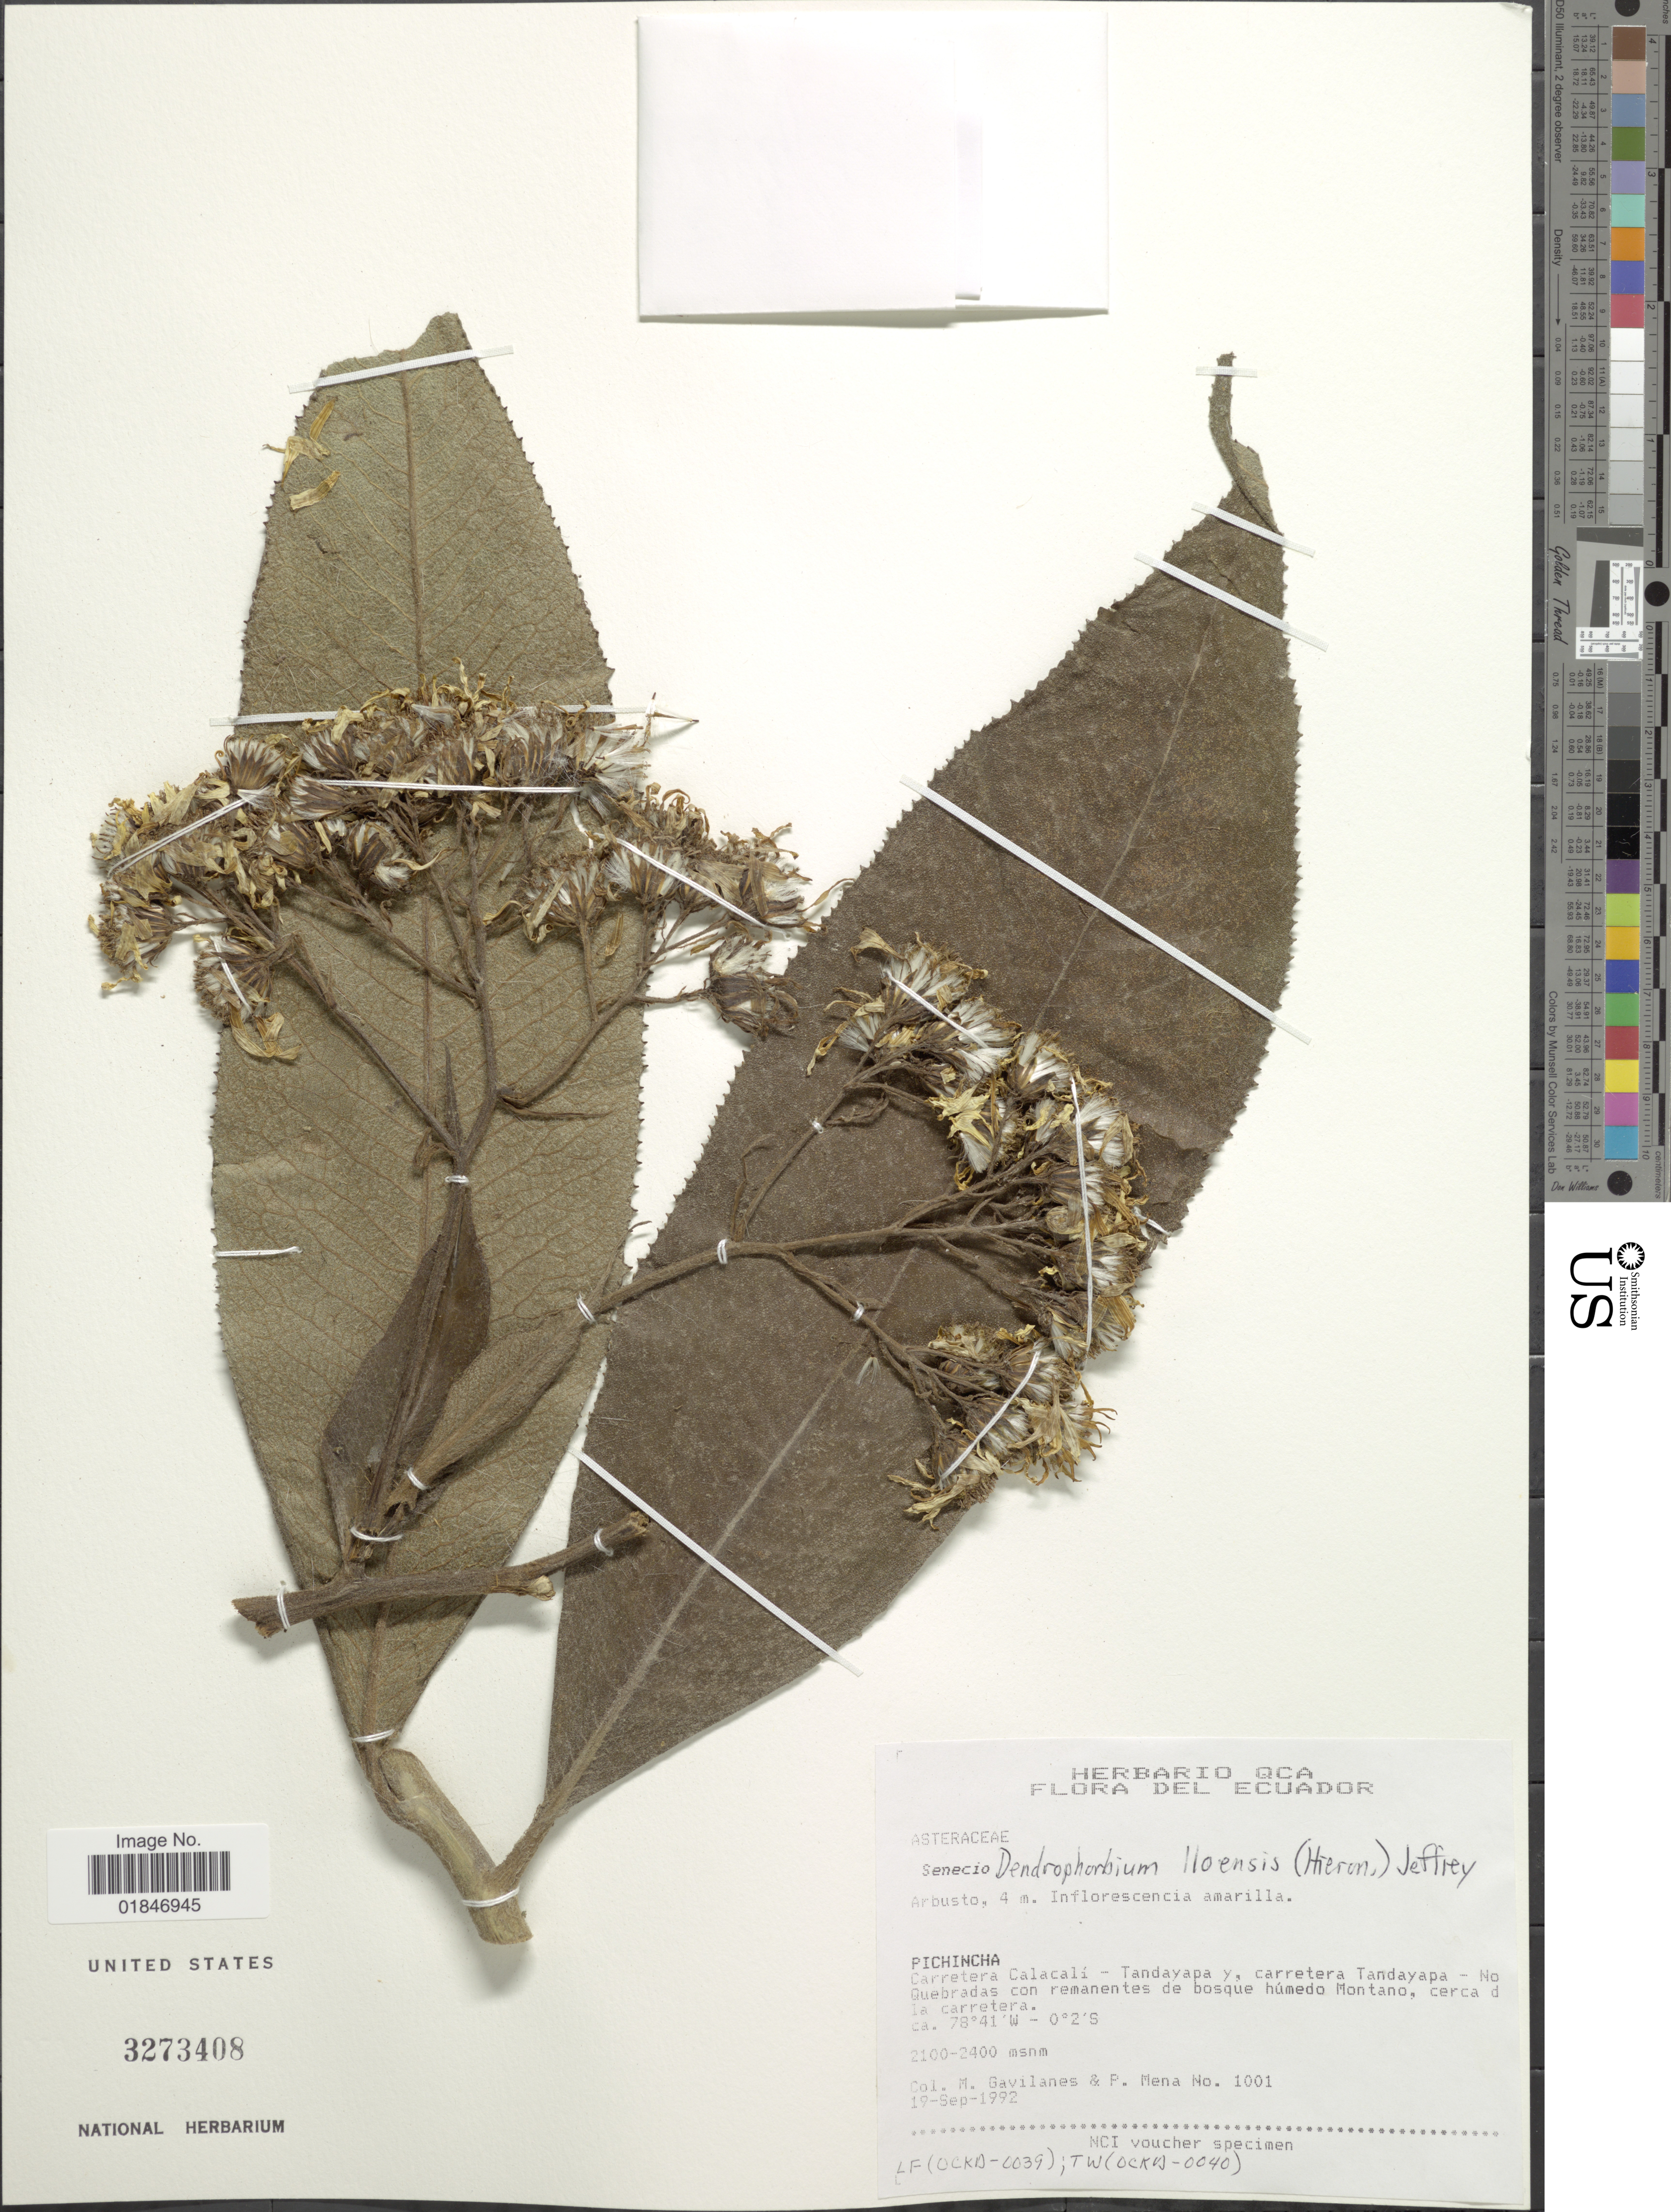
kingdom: Plantae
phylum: Tracheophyta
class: Magnoliopsida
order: Asterales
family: Asteraceae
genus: Dendrophorbium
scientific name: Dendrophorbium iloense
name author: (Hieron.) C. Jeffrey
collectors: M. Gavilanes & P. Mena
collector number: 1001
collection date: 1992-09-19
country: Ecuador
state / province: Pichincha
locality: Pichincha Calacali - Tandayapa y, carretera Tandayapa - No Quebradas con remanentes de bosque humedo Montano, cerca d la carretera.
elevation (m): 2100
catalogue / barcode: US 3273408